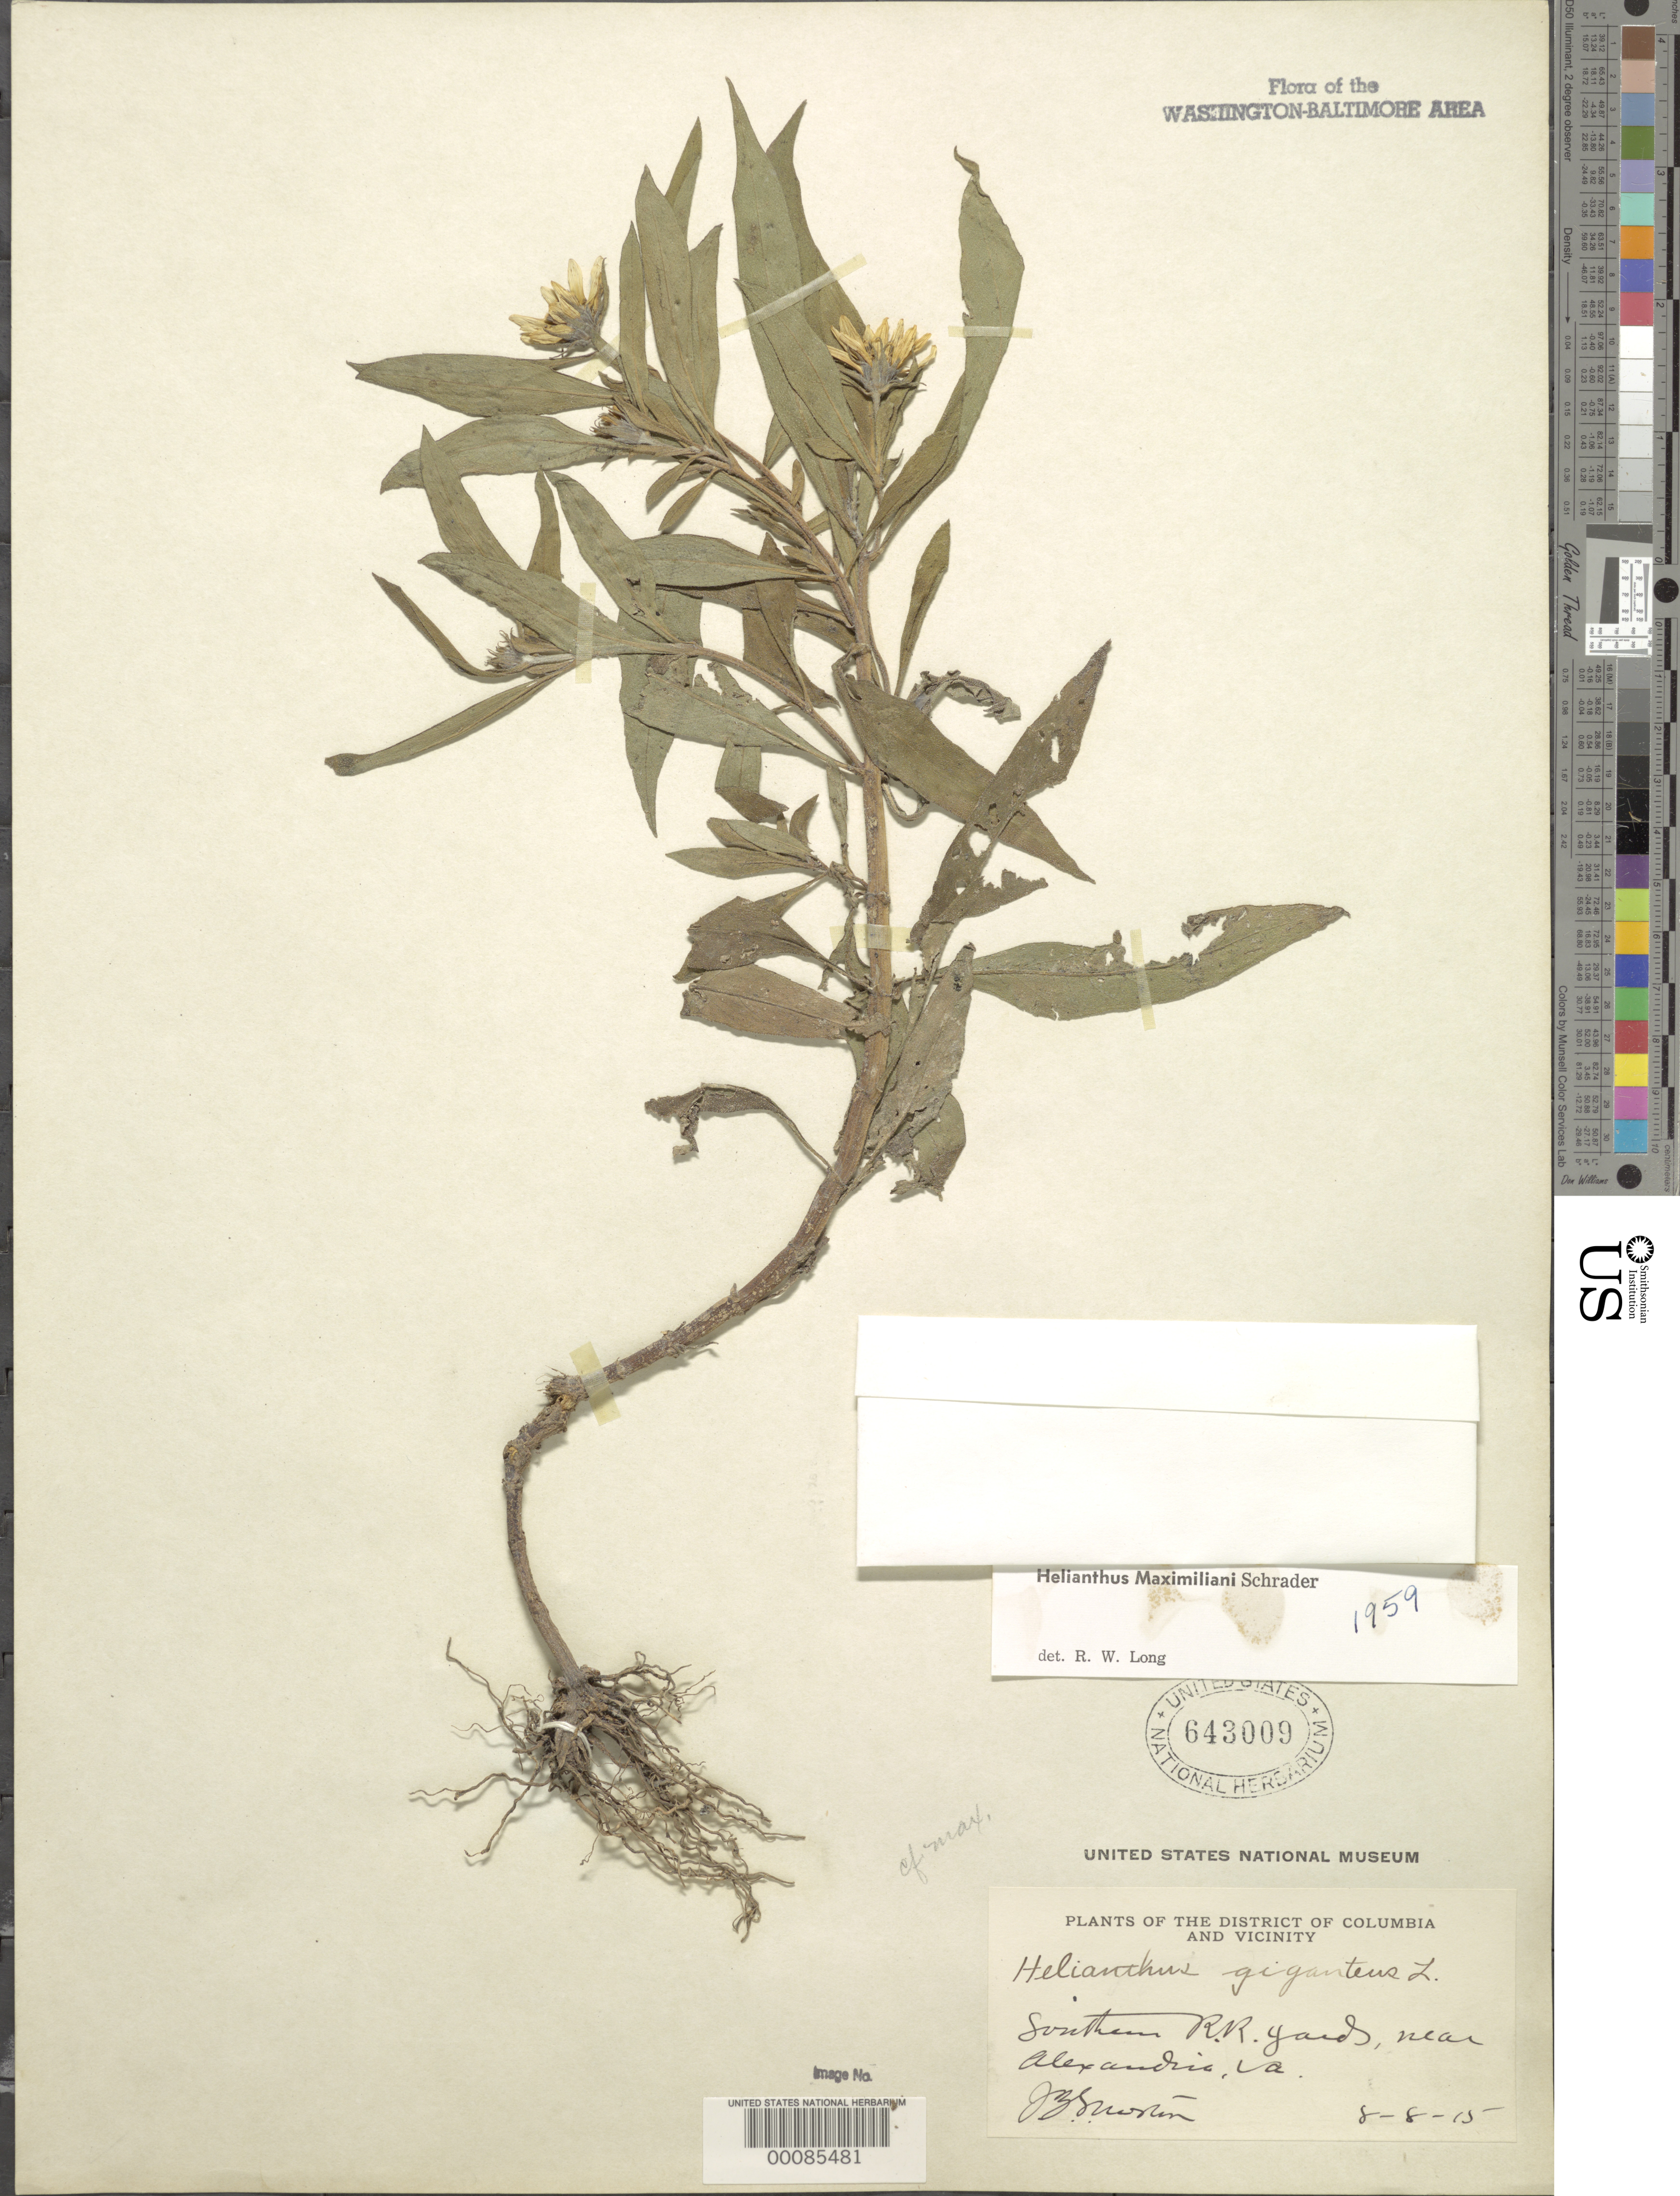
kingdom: Plantae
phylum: Tracheophyta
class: Magnoliopsida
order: Asterales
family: Asteraceae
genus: Helianthus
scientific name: Helianthus maximiliani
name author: Schrad.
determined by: Long, R. W.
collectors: J. Norton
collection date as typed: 08 Aug 1915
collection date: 1915-08-08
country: United States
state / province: Virginia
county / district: City of Alexandria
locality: Southern Railroad yard near Alexandria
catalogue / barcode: US 643009